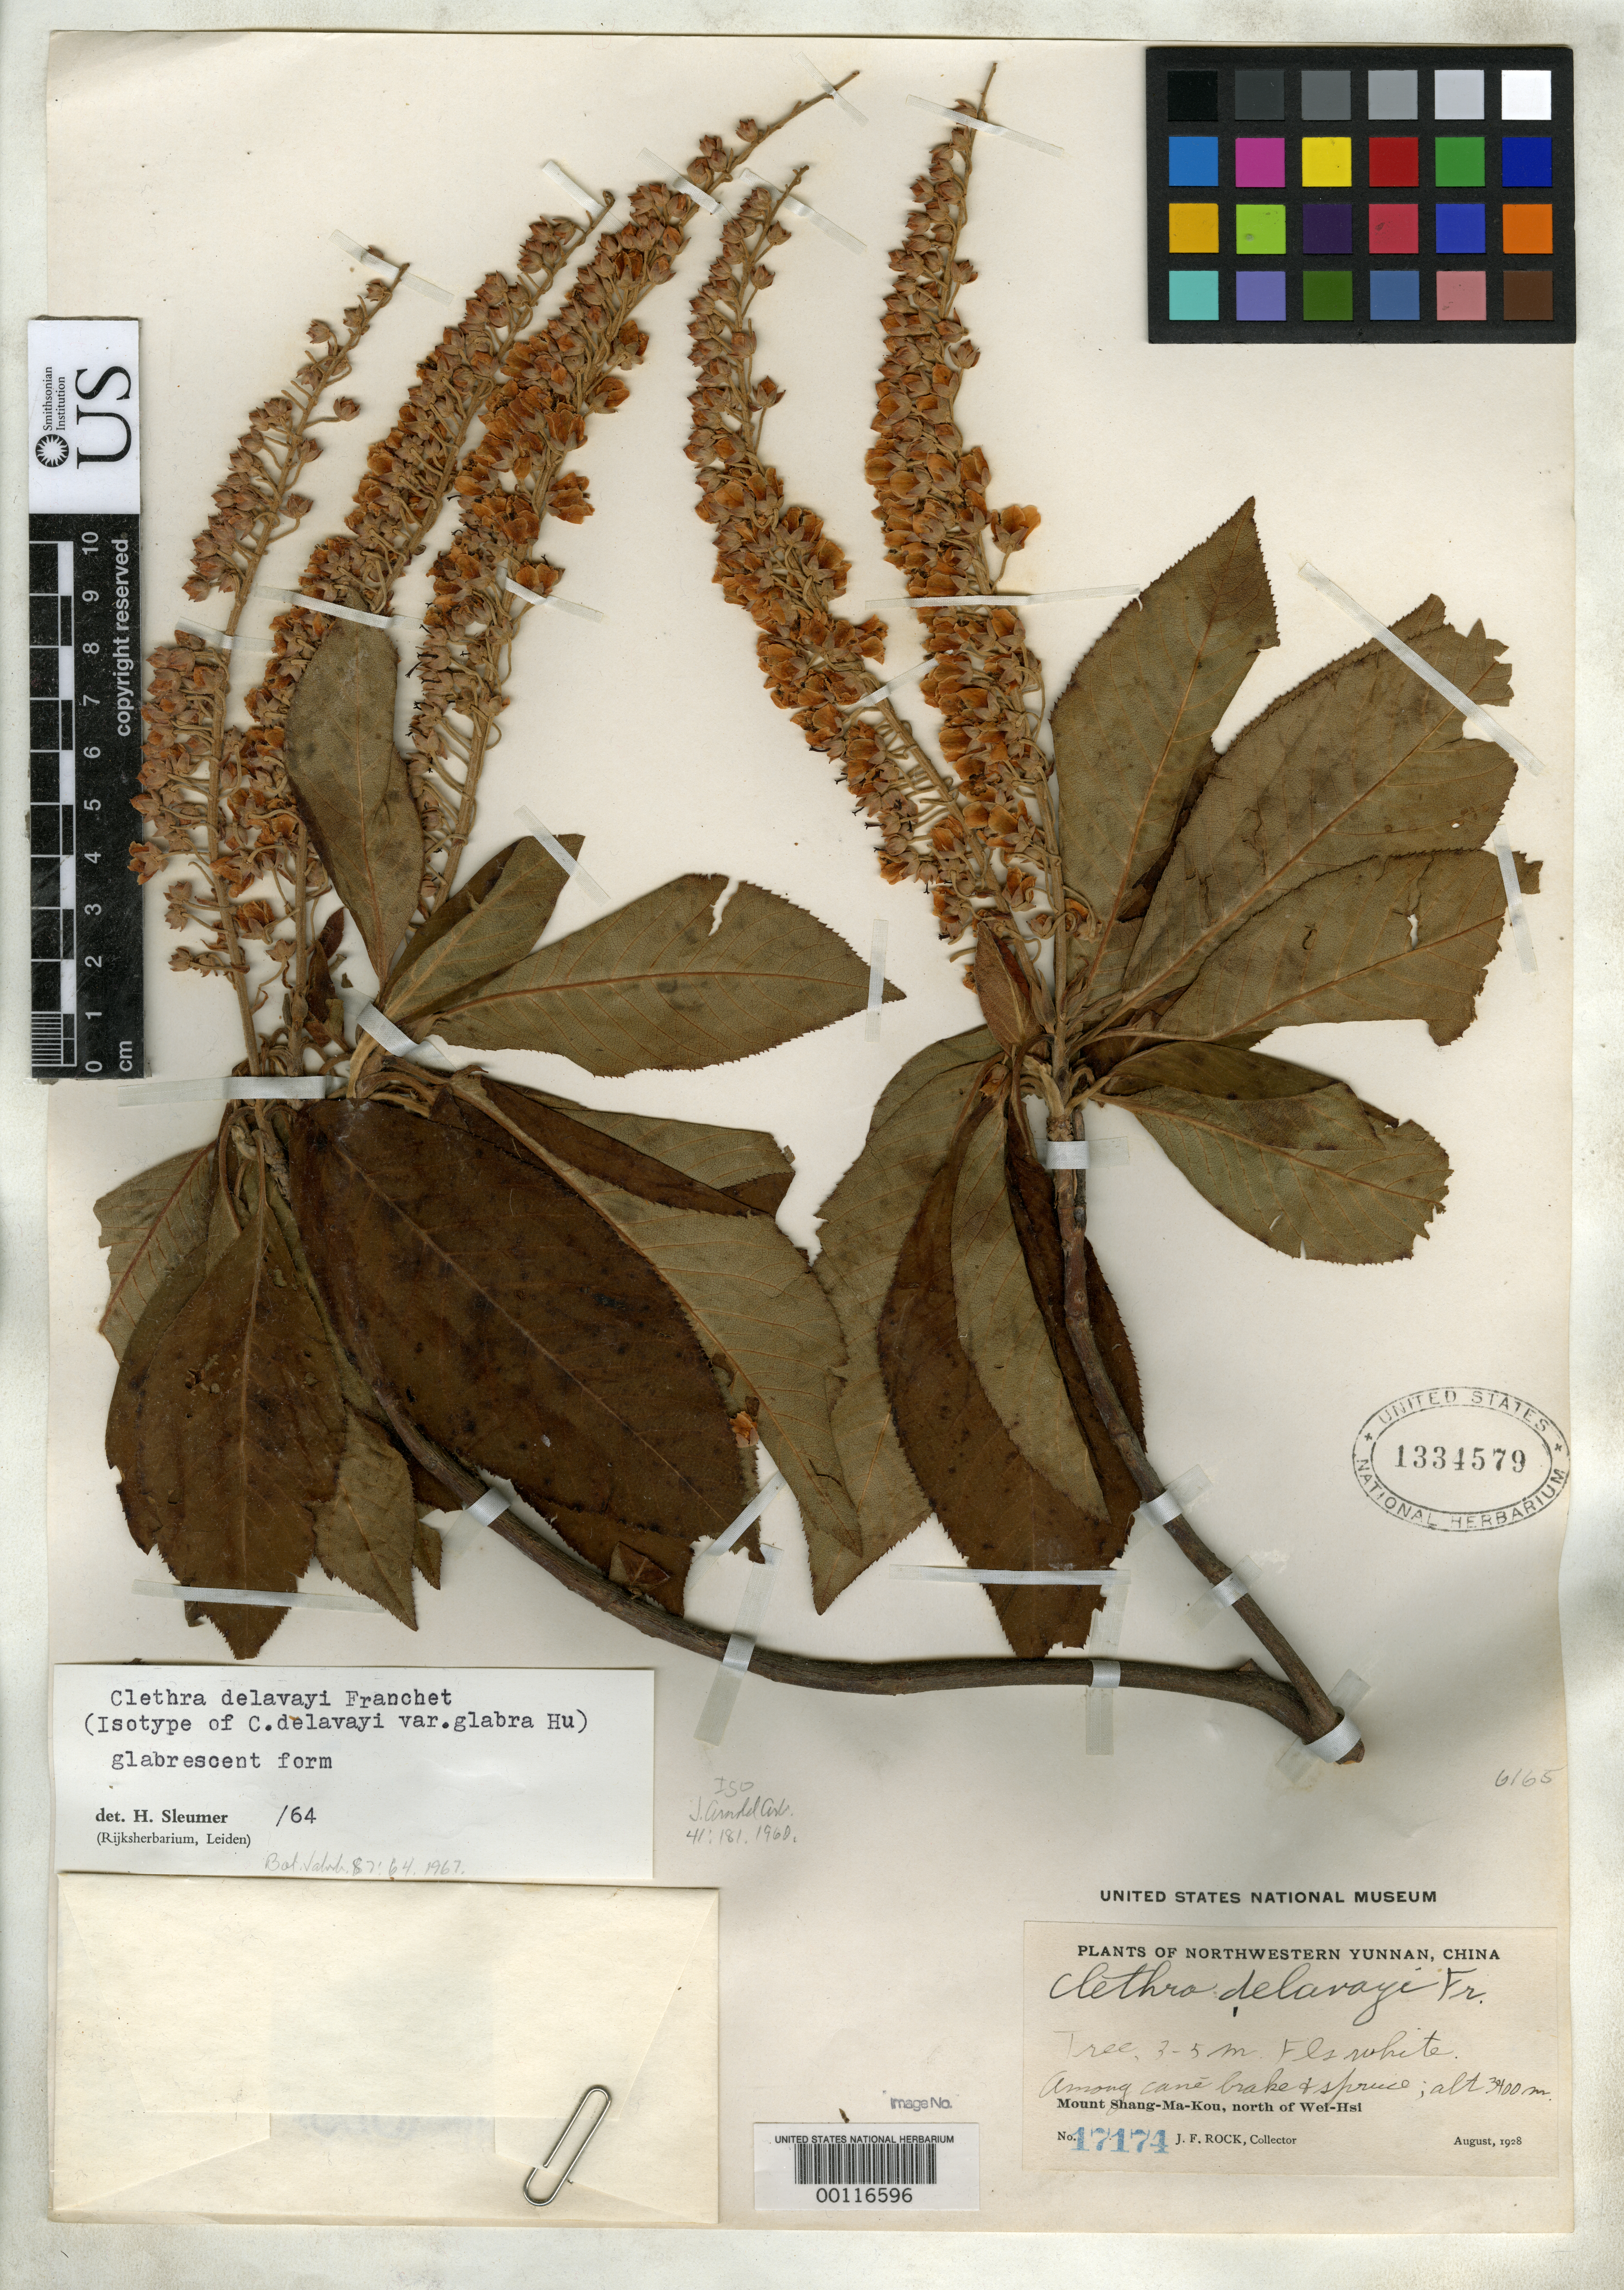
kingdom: Plantae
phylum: Tracheophyta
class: Magnoliopsida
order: Ericales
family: Clethraceae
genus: Clethra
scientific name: Clethra delavayi var. glabra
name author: S.Y. Hu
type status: Isotype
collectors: J. F. Rock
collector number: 17174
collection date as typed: Aug 1928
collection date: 1928-08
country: China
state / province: Yunnan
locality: Mount Shang-Ma-Kou, north of Wei-Hsi.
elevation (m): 3400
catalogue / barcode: US 1334579